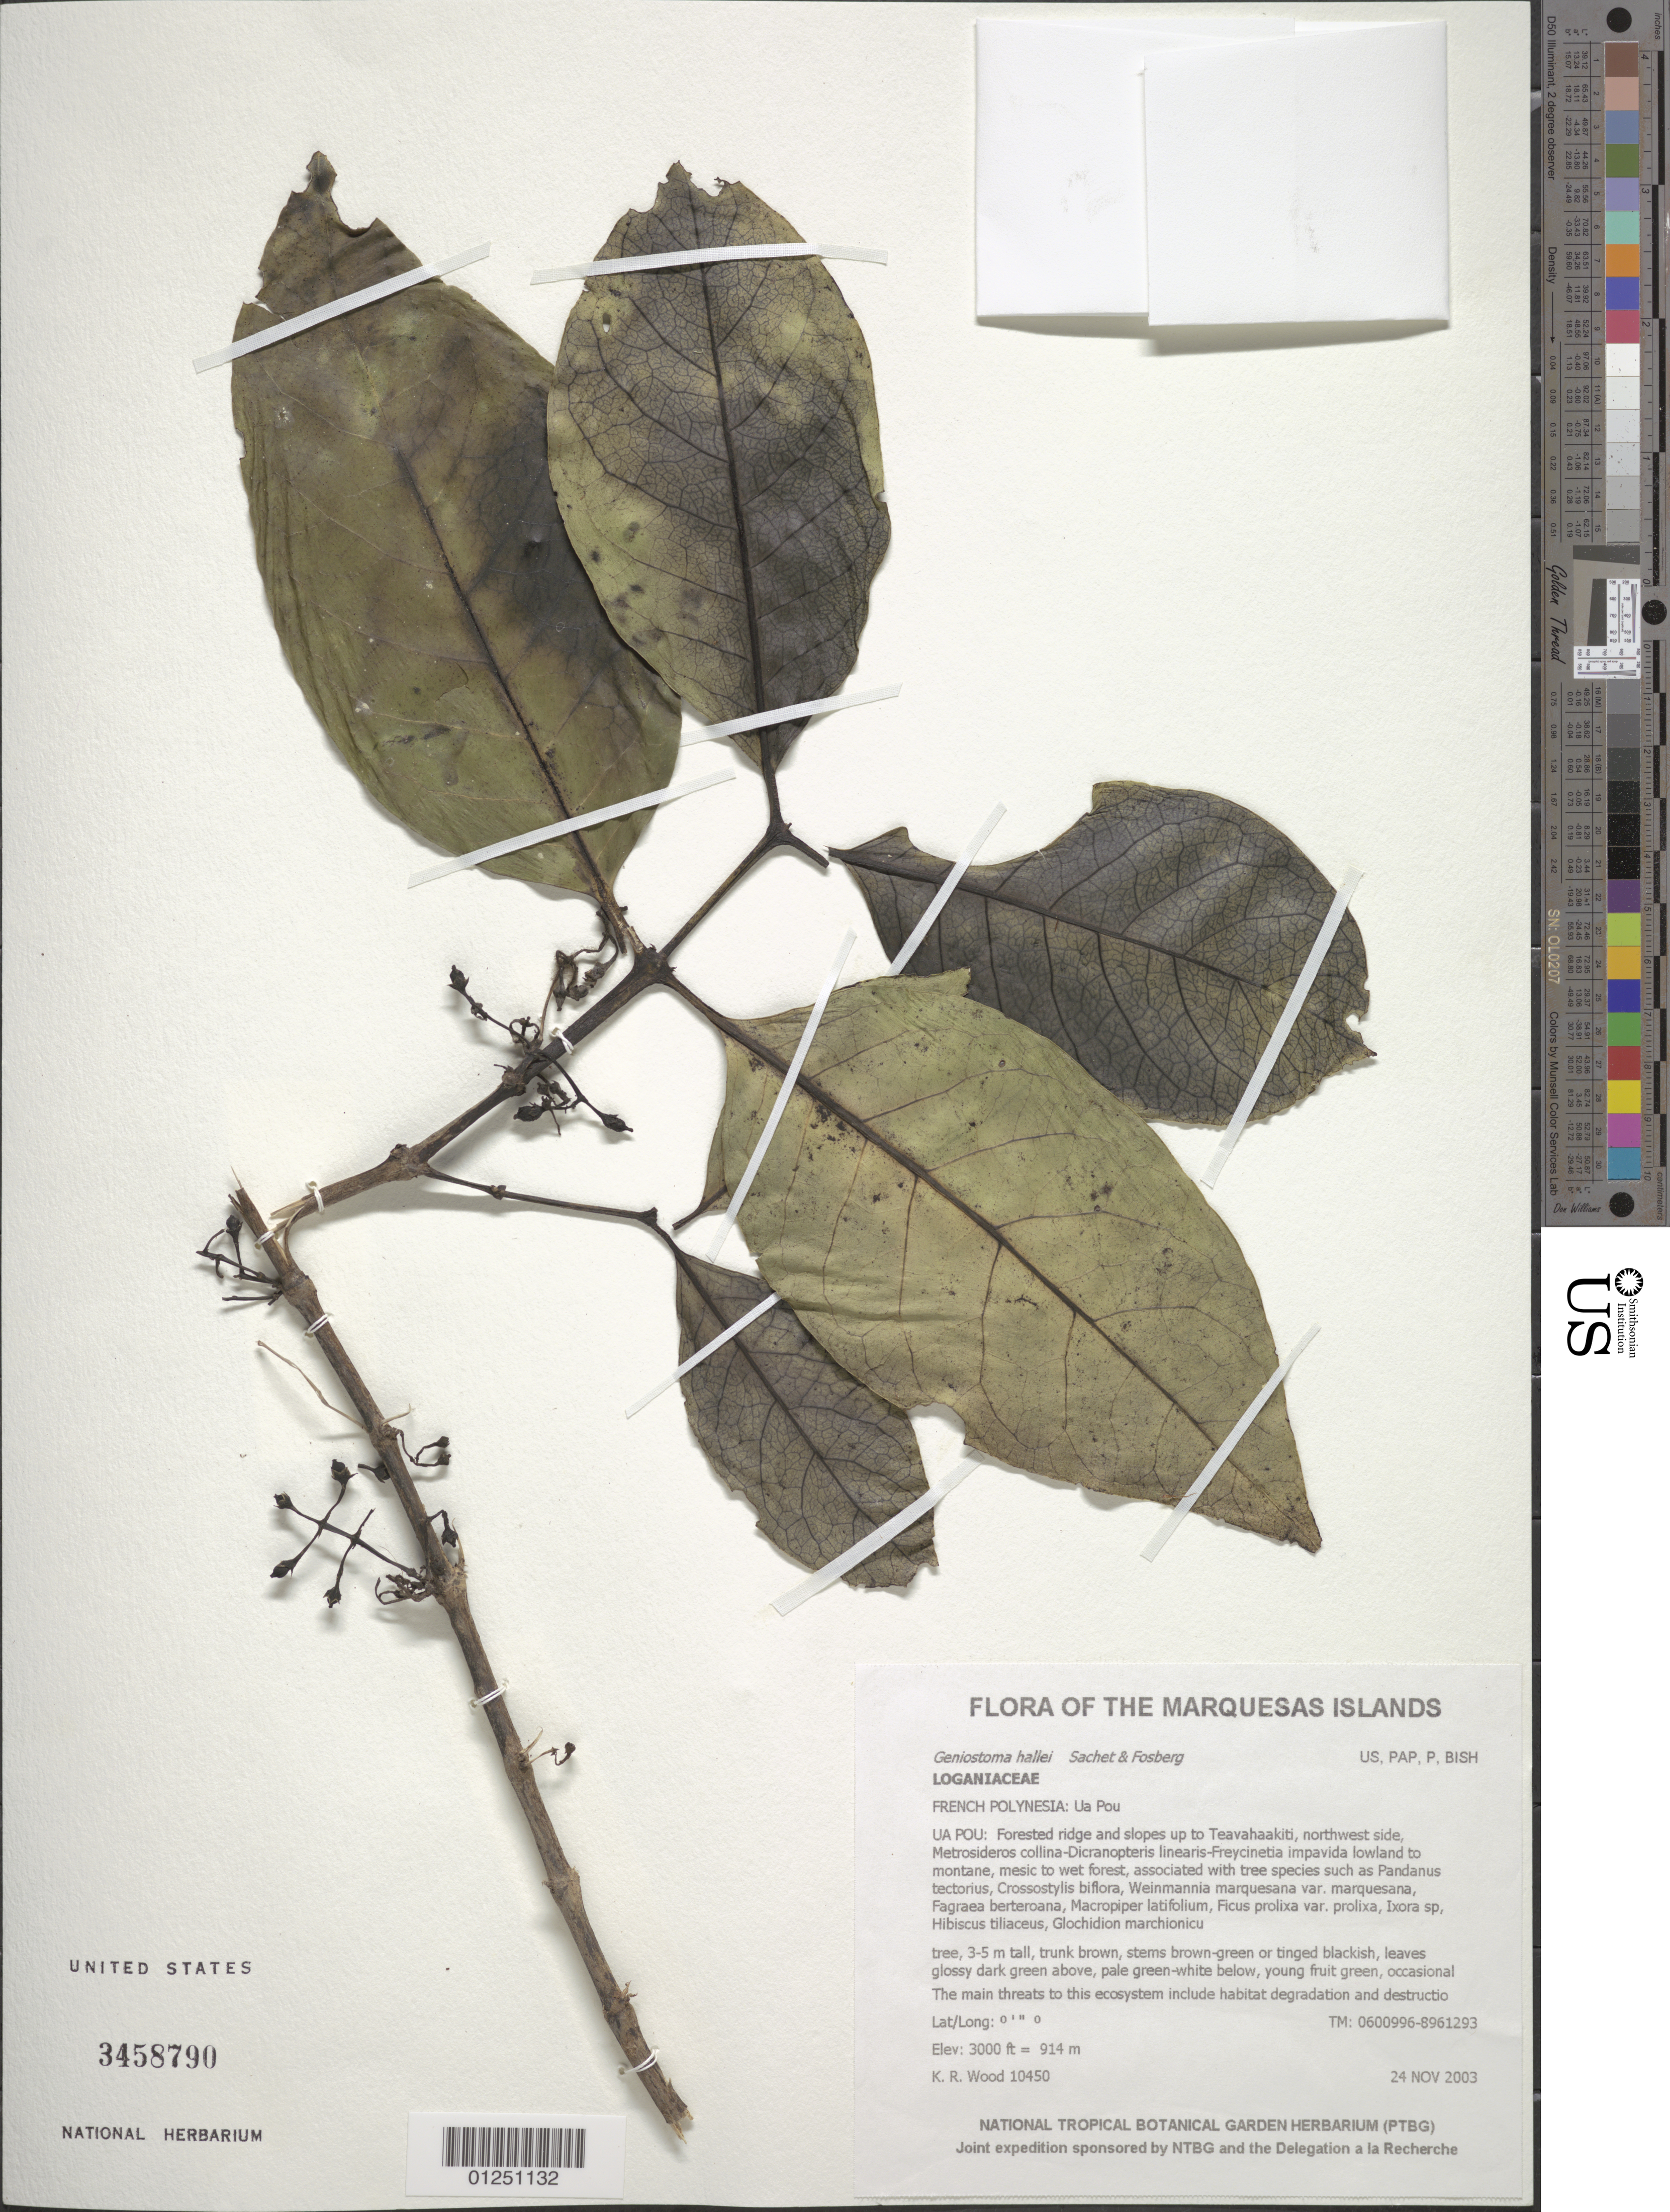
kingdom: Plantae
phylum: Tracheophyta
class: Magnoliopsida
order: Gentianales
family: Loganiaceae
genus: Geniostoma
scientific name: Geniostoma hallei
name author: Fosberg & Sachet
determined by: Lorence, David H., (PTBG), National Tropical Botanical Garden (UNITED STATES)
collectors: K. R. Wood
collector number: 10450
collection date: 2003-11-24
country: French Polynesia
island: Ua Pou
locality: Forested ridge and slopes up to Teavahaakiti, northwest side, Metrosideros collina-Dicranopteris linearis-Freycinetia impavida lowland to montane, mesic to wet forest, associated with tree species such as Pandanus tectorius, Crossostylis biflora, Weinman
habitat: upper slope, W aspect, moderate slope, scattered, wet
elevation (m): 914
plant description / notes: The main threats to this ecosystem include habitat degradation and destruction by feral pigs, catastrophic extinction through environmental events, predation by rats [Rattus exulans] that eat seeds, competition with non-native plant taxa such as Ageratum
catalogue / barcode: US 3458790